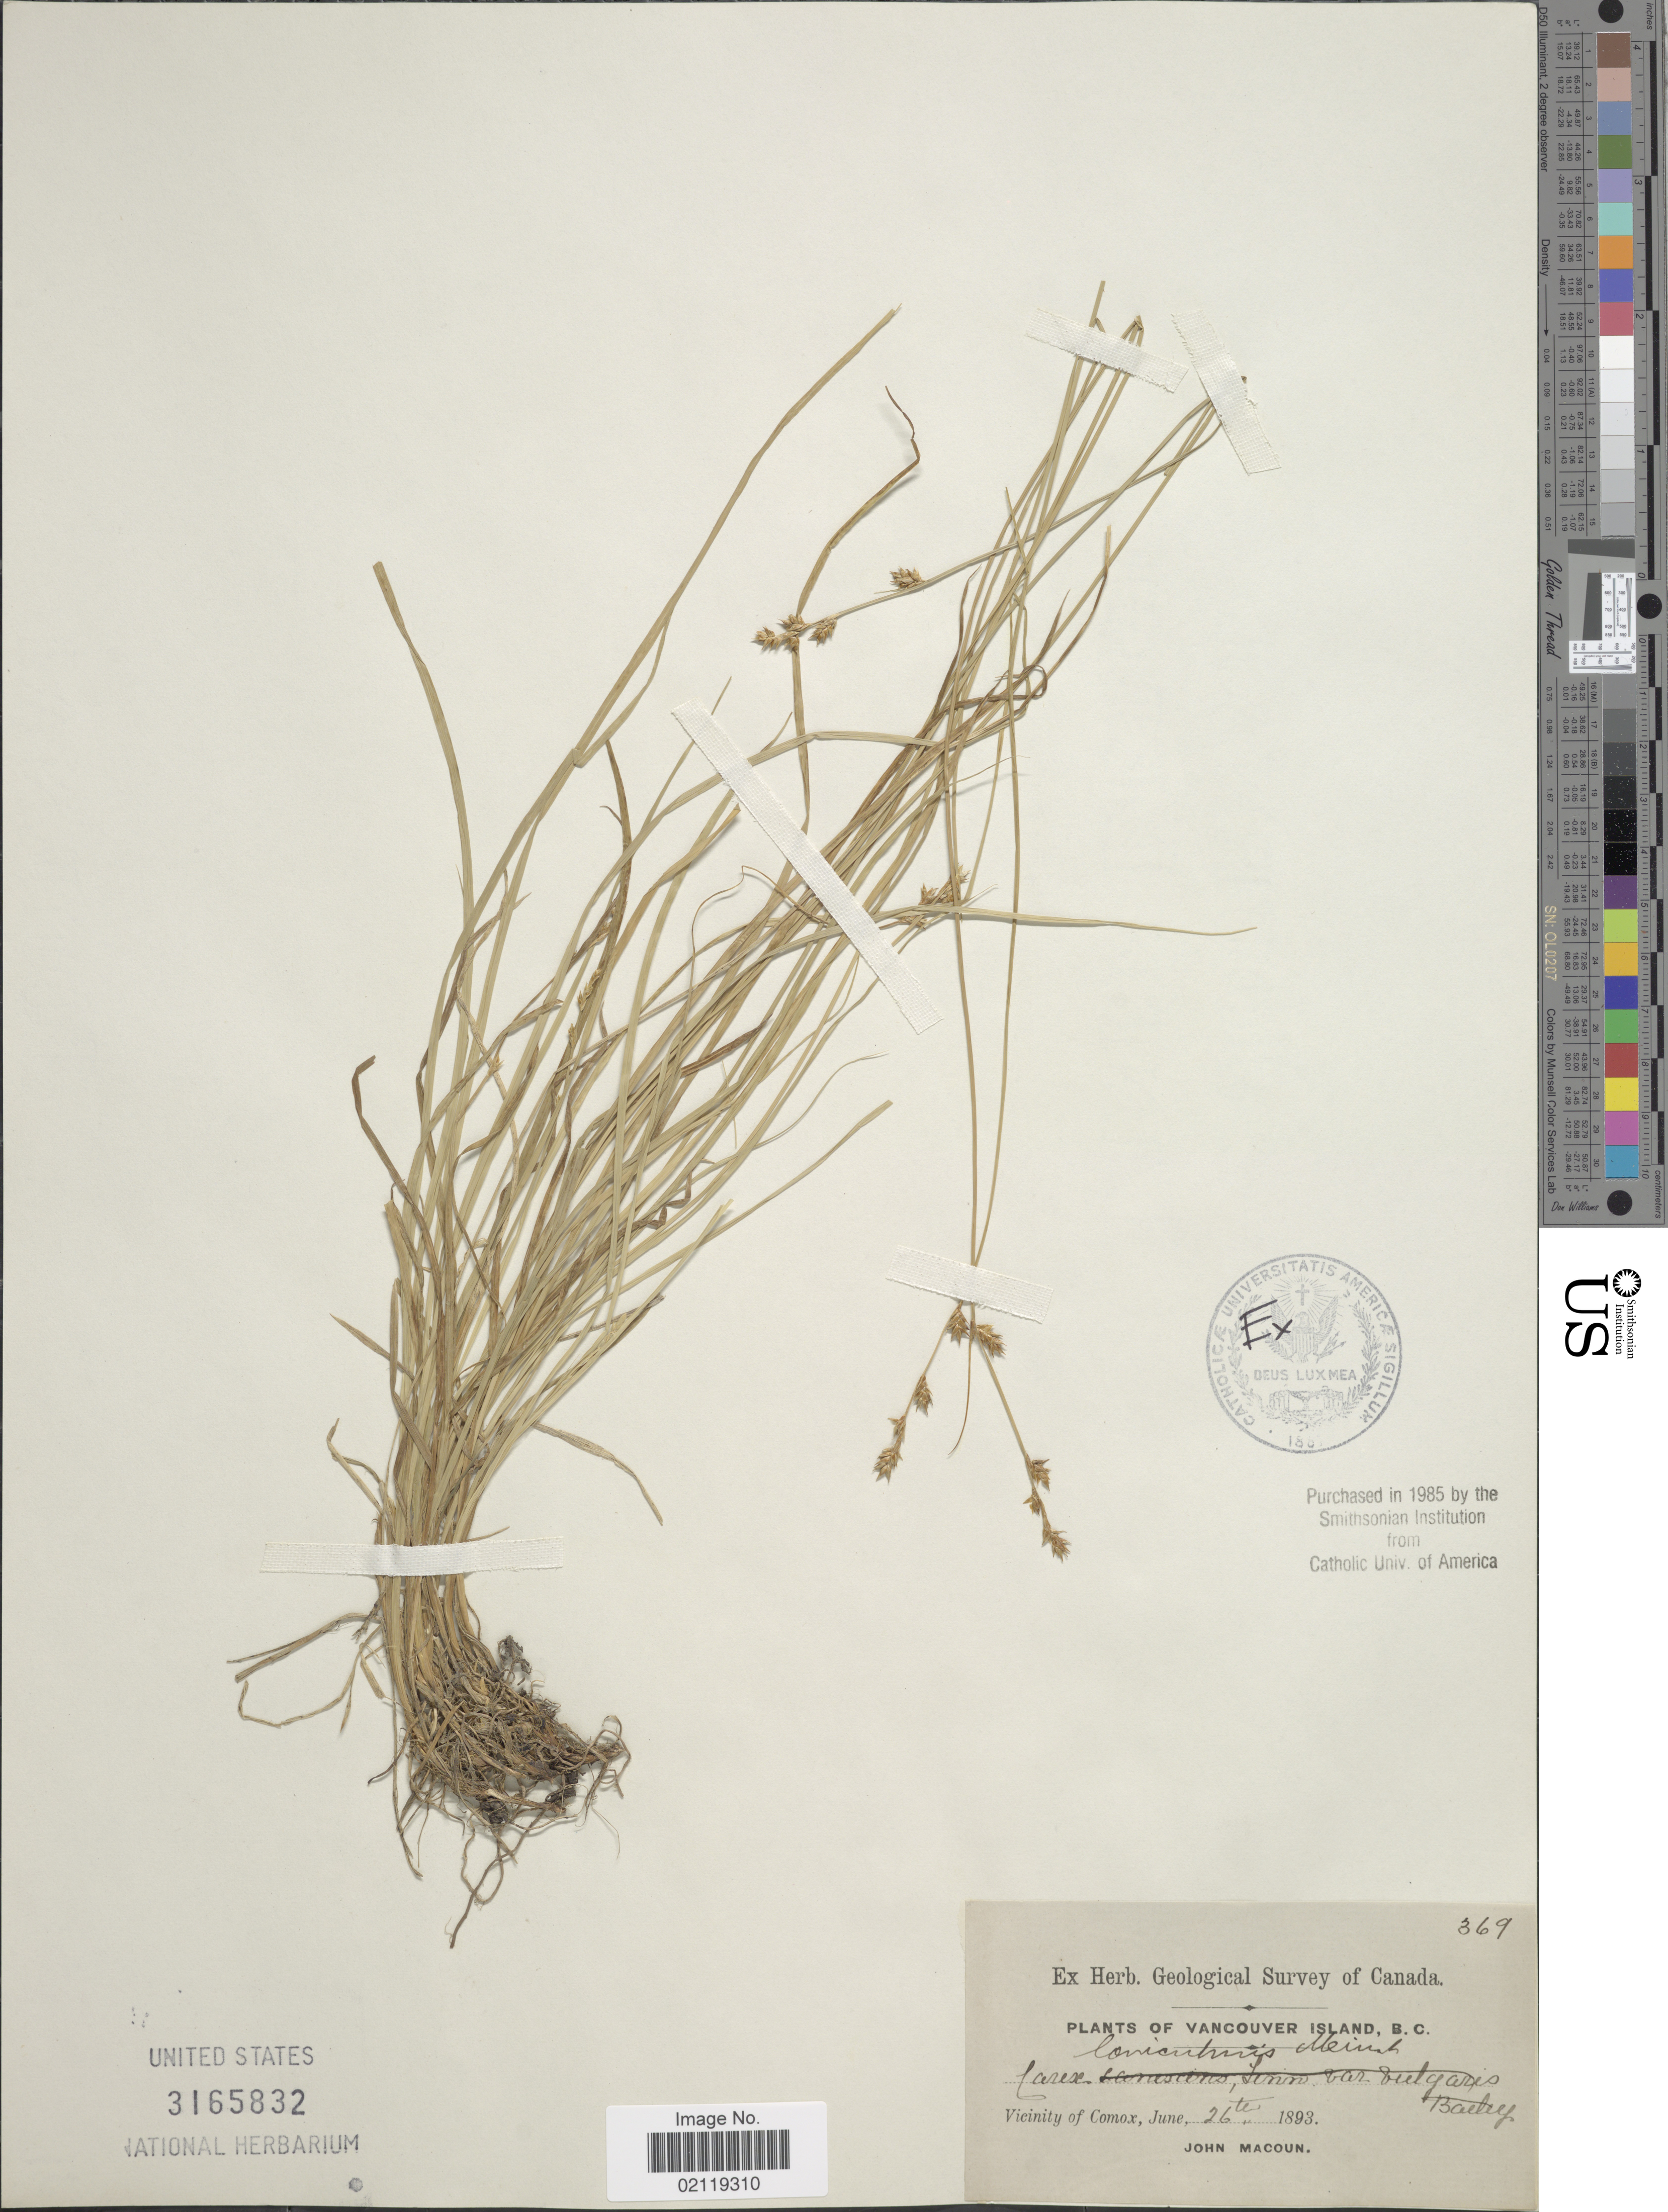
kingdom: Plantae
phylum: Tracheophyta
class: Liliopsida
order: Poales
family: Cyperaceae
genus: Carex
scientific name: Carex laeviculmis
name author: Meinsh.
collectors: J. Macoun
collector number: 369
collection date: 1893-06-26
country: Canada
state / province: British Columbia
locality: Vancouver Island, Vicinity of Comox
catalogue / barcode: US 3165832